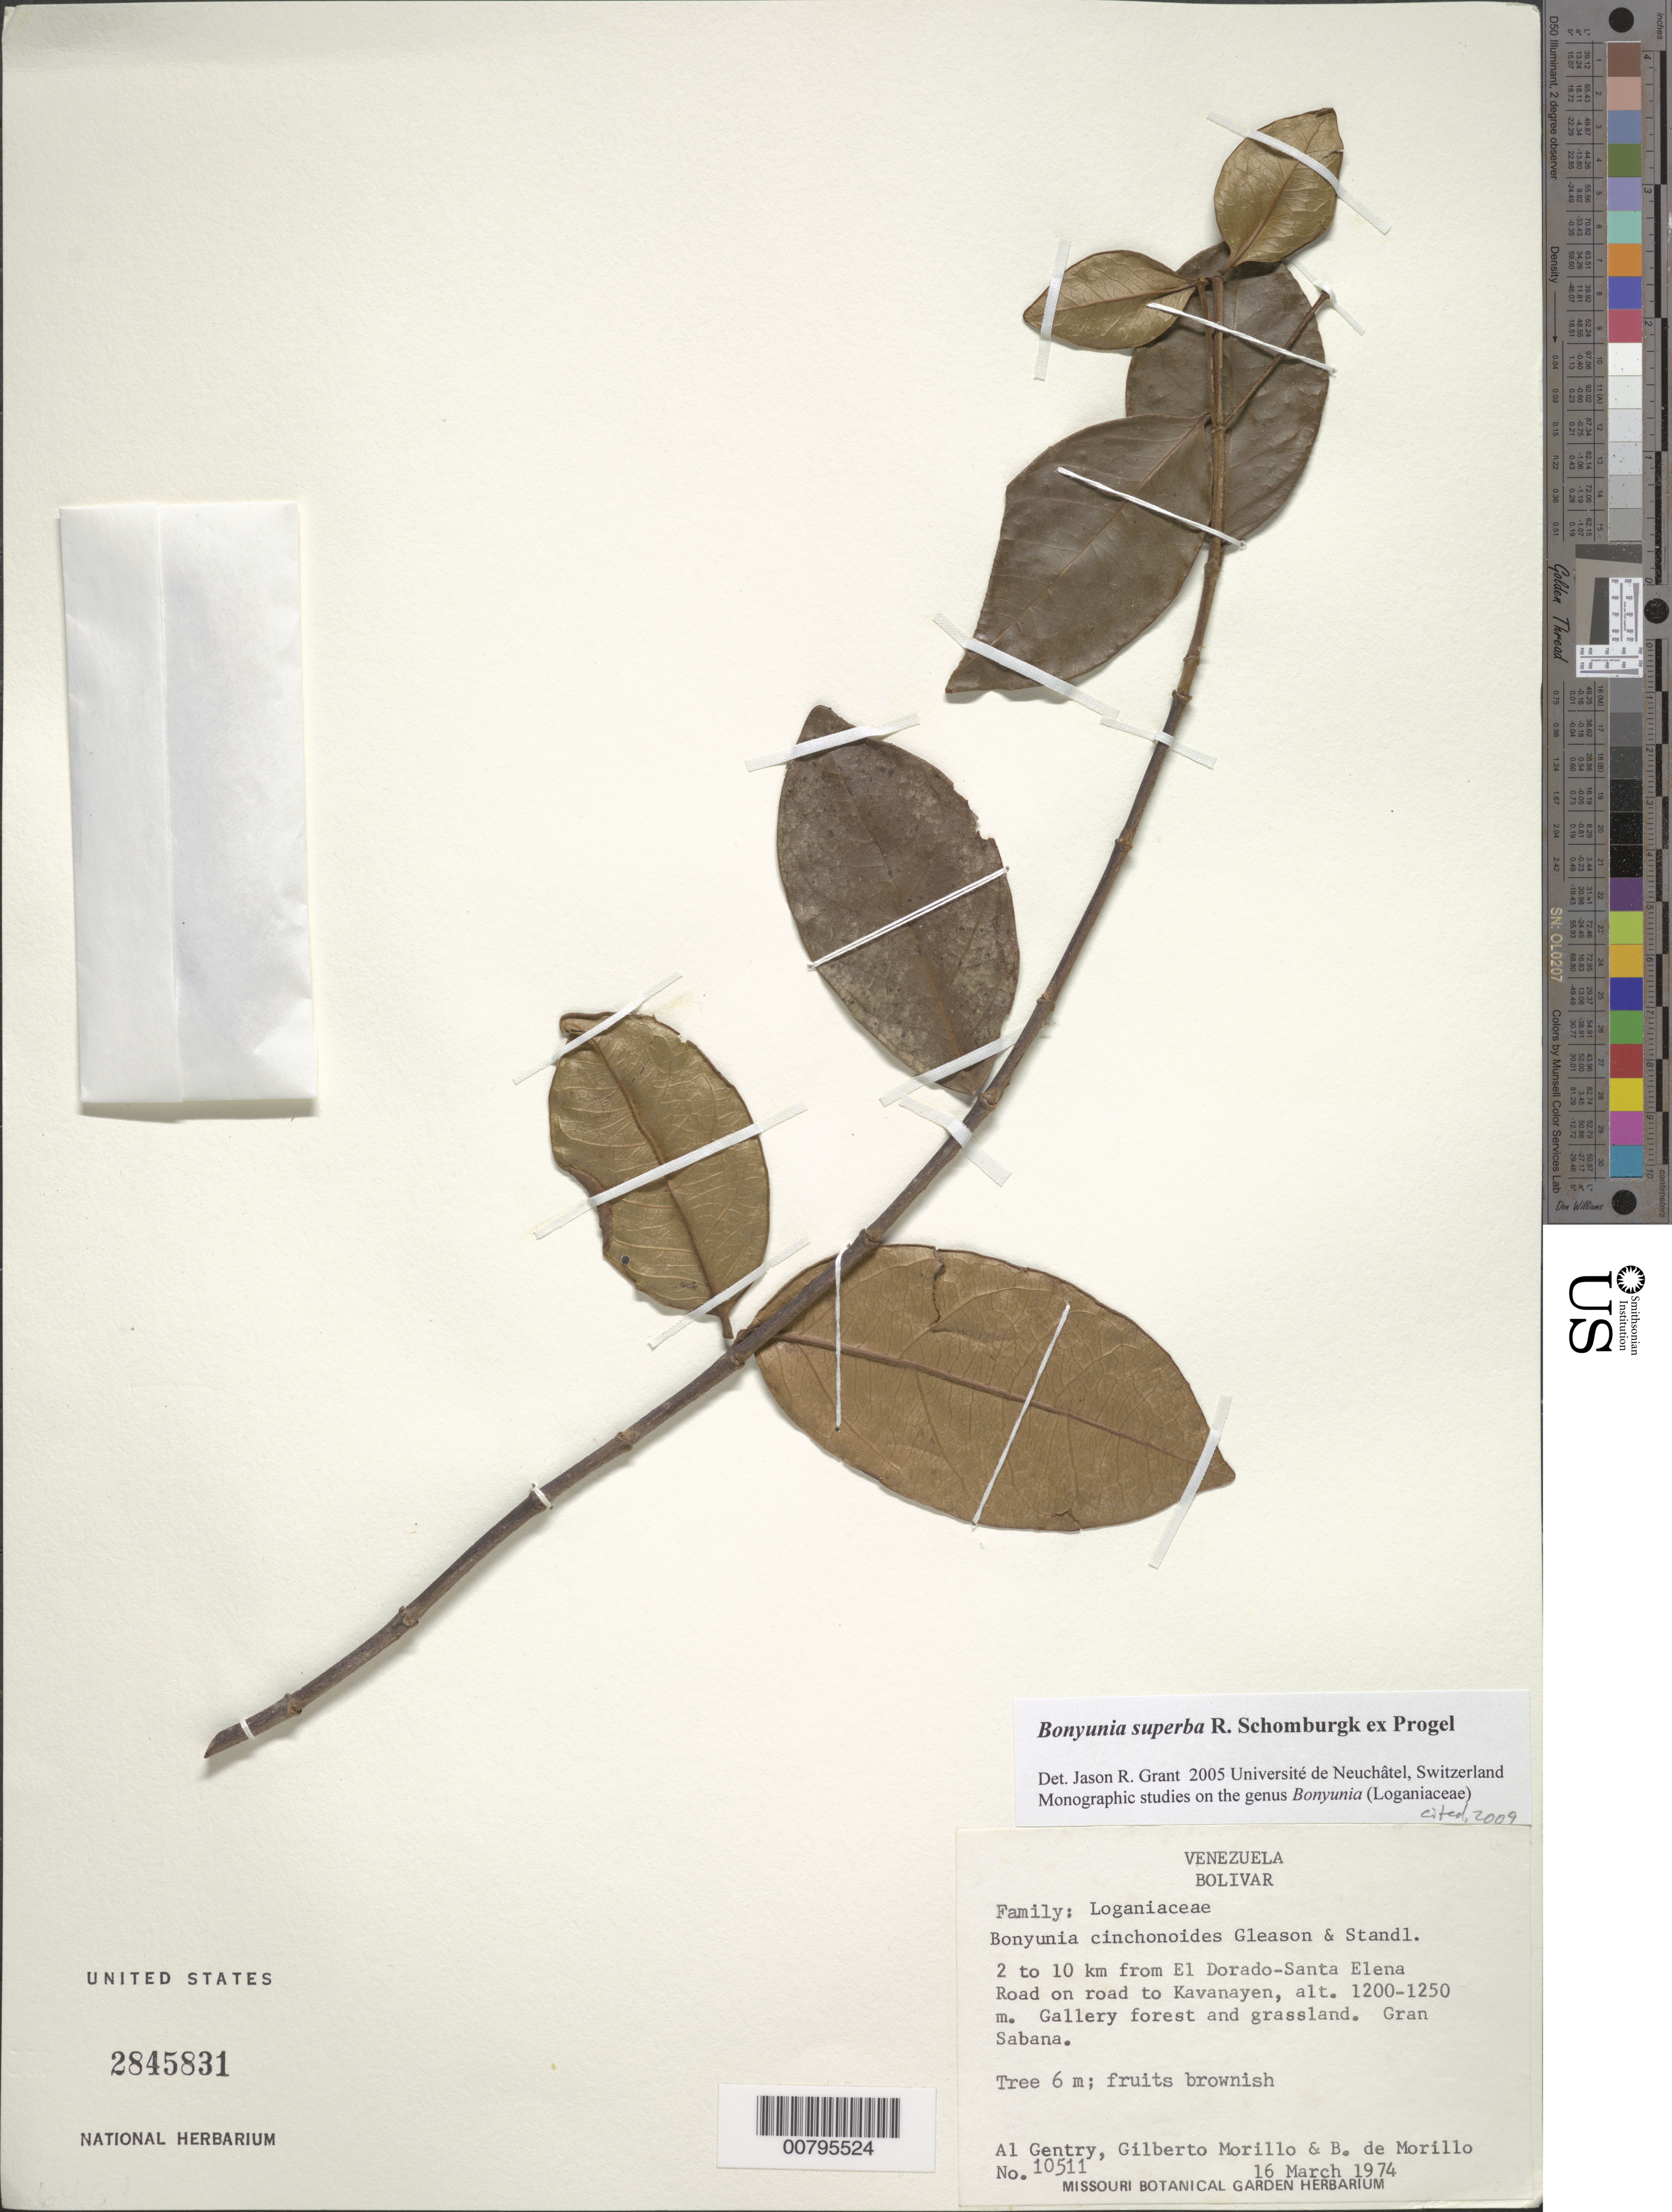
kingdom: Plantae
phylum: Tracheophyta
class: Magnoliopsida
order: Gentianales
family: Loganiaceae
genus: Bonyunia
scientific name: Bonyunia cinchonoides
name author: Gleason & Standl.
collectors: A. H. Gentry, G. N. Morillo & B. Morillo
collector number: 10511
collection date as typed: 16-Mar-74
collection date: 1974-03-16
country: Venezuela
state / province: Bolívar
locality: El Dorado to Sta. Elena road, 2-10 km from road, toward Kavanayen, Gran Sabana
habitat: Gallery forest and grassland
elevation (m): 1200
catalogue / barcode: US 2845831